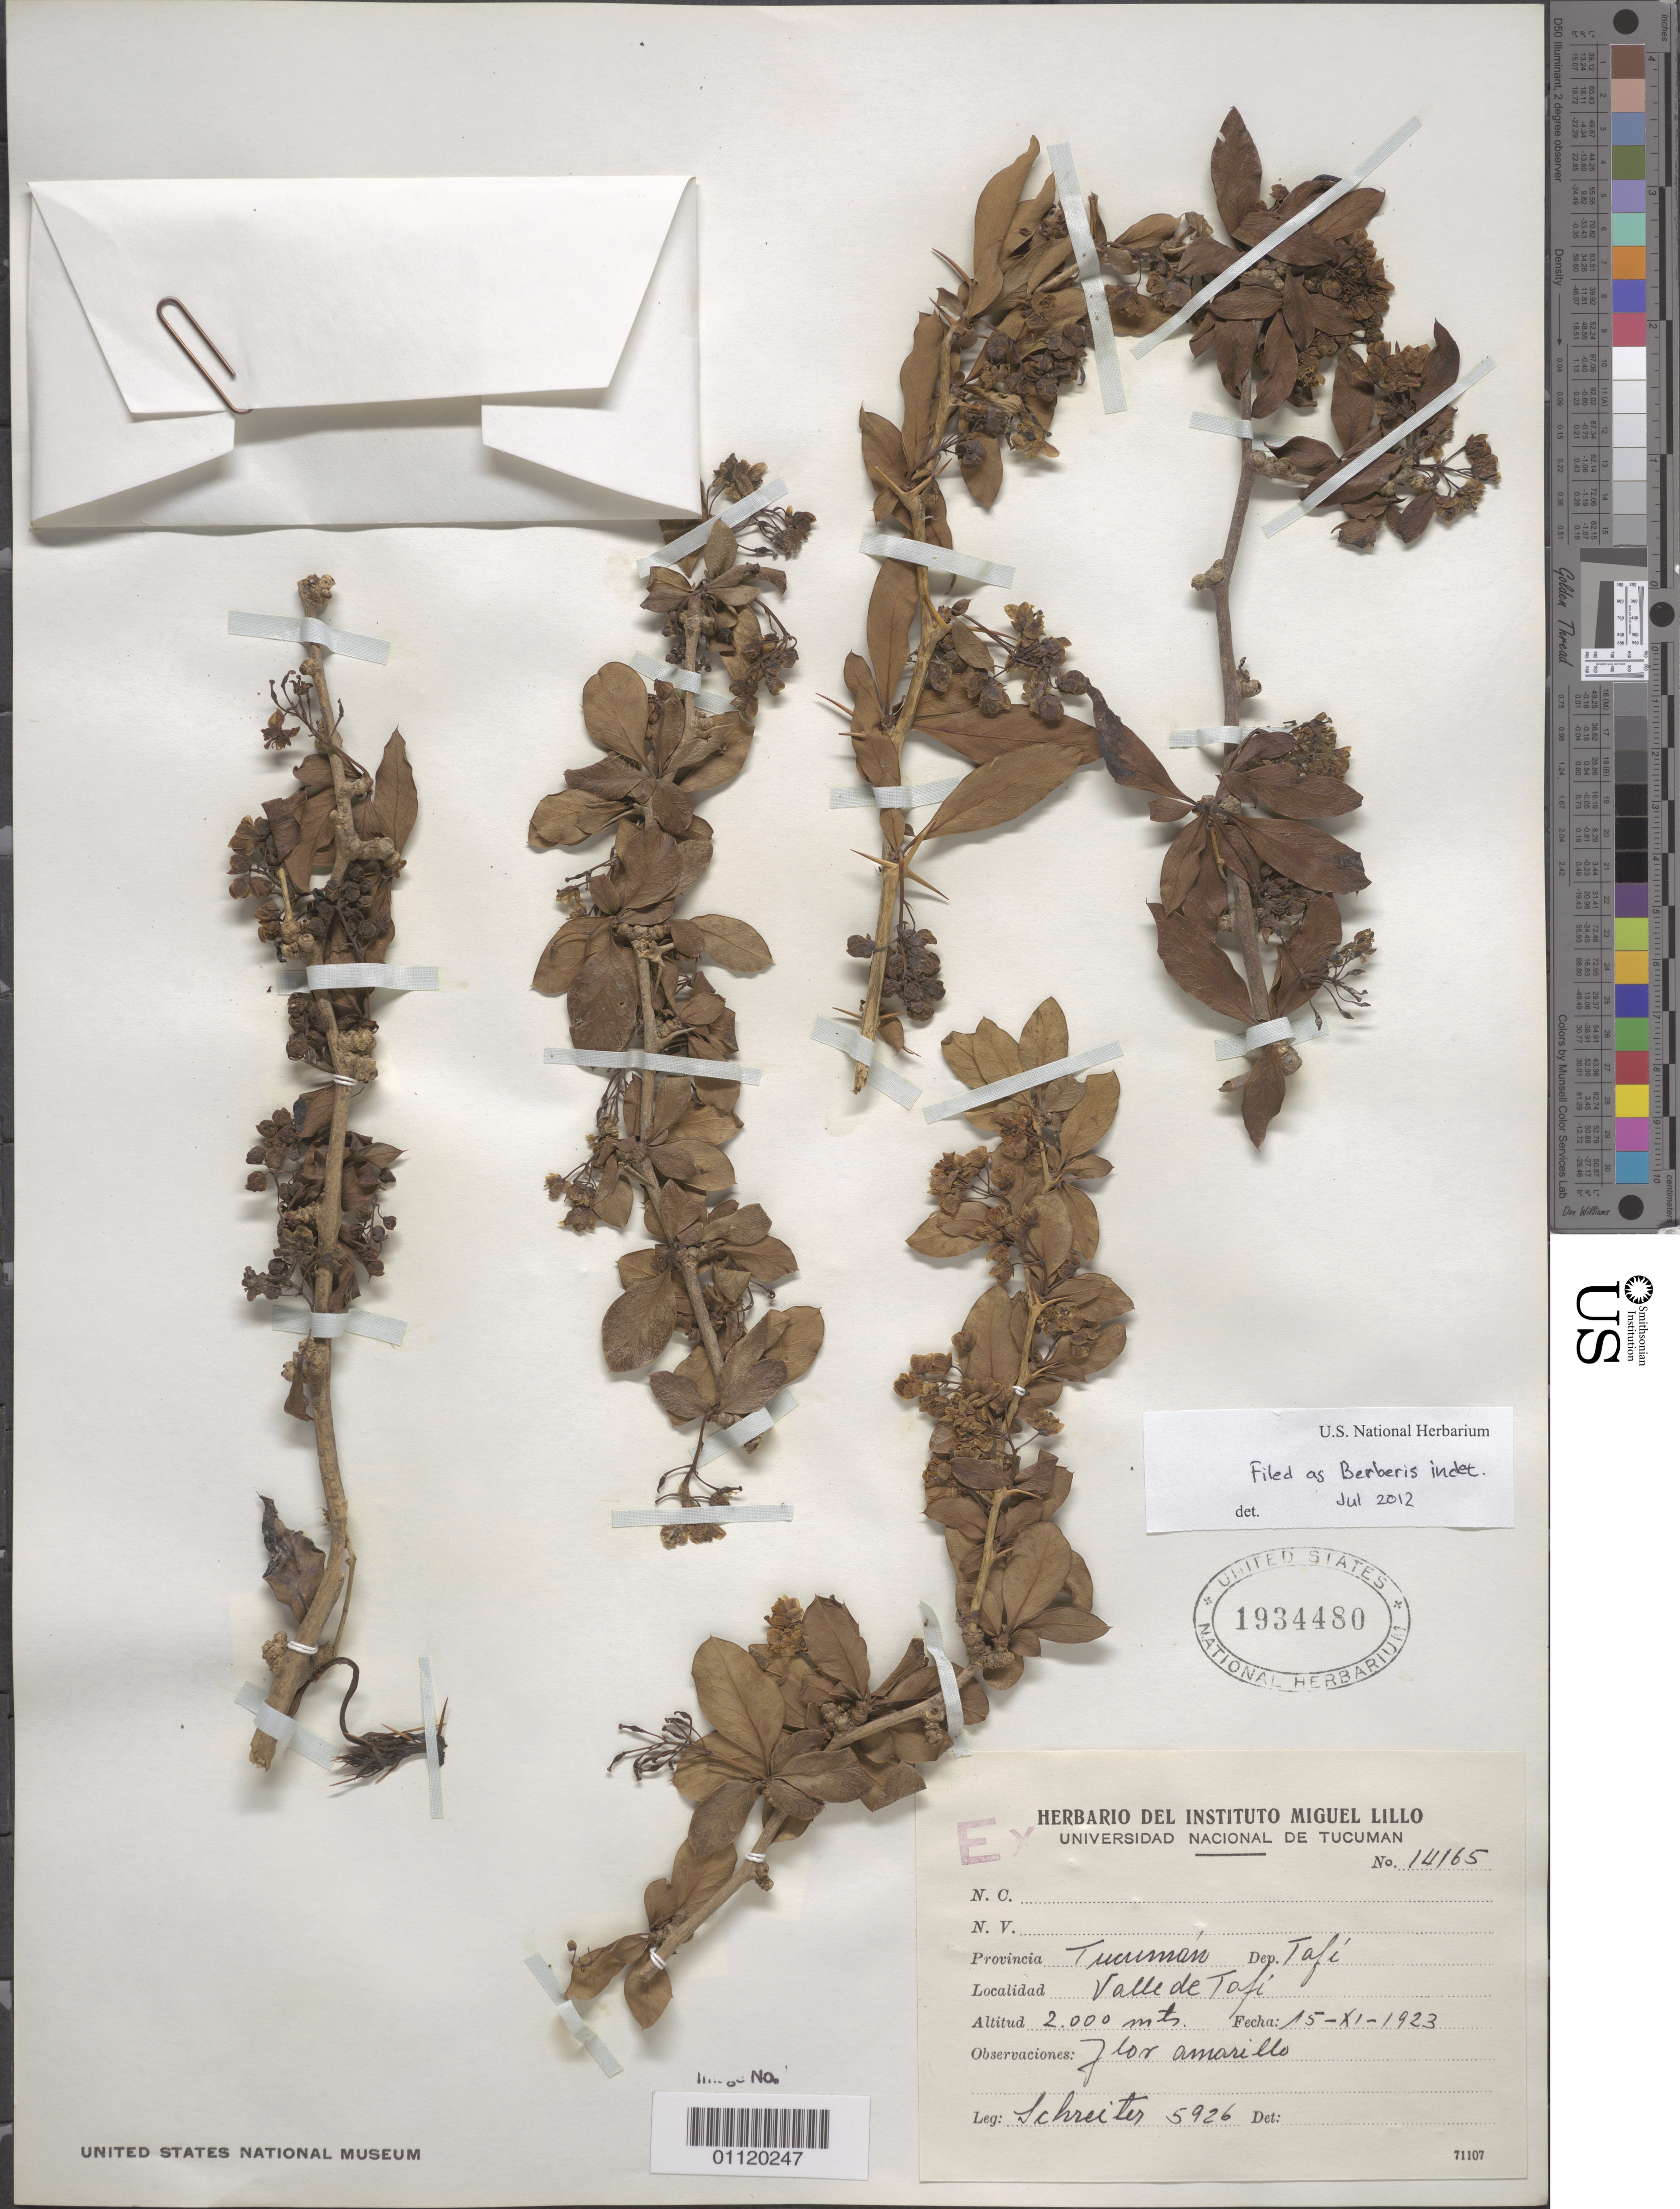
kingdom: Plantae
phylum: Tracheophyta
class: Magnoliopsida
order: Ranunculales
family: Berberidaceae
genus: Berberis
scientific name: Berberis sp.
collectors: -. Schreiter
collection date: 1923-11-15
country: Argentina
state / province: Tucumán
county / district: Tafi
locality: Valley of Tafi.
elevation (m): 2000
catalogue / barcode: US 1934480